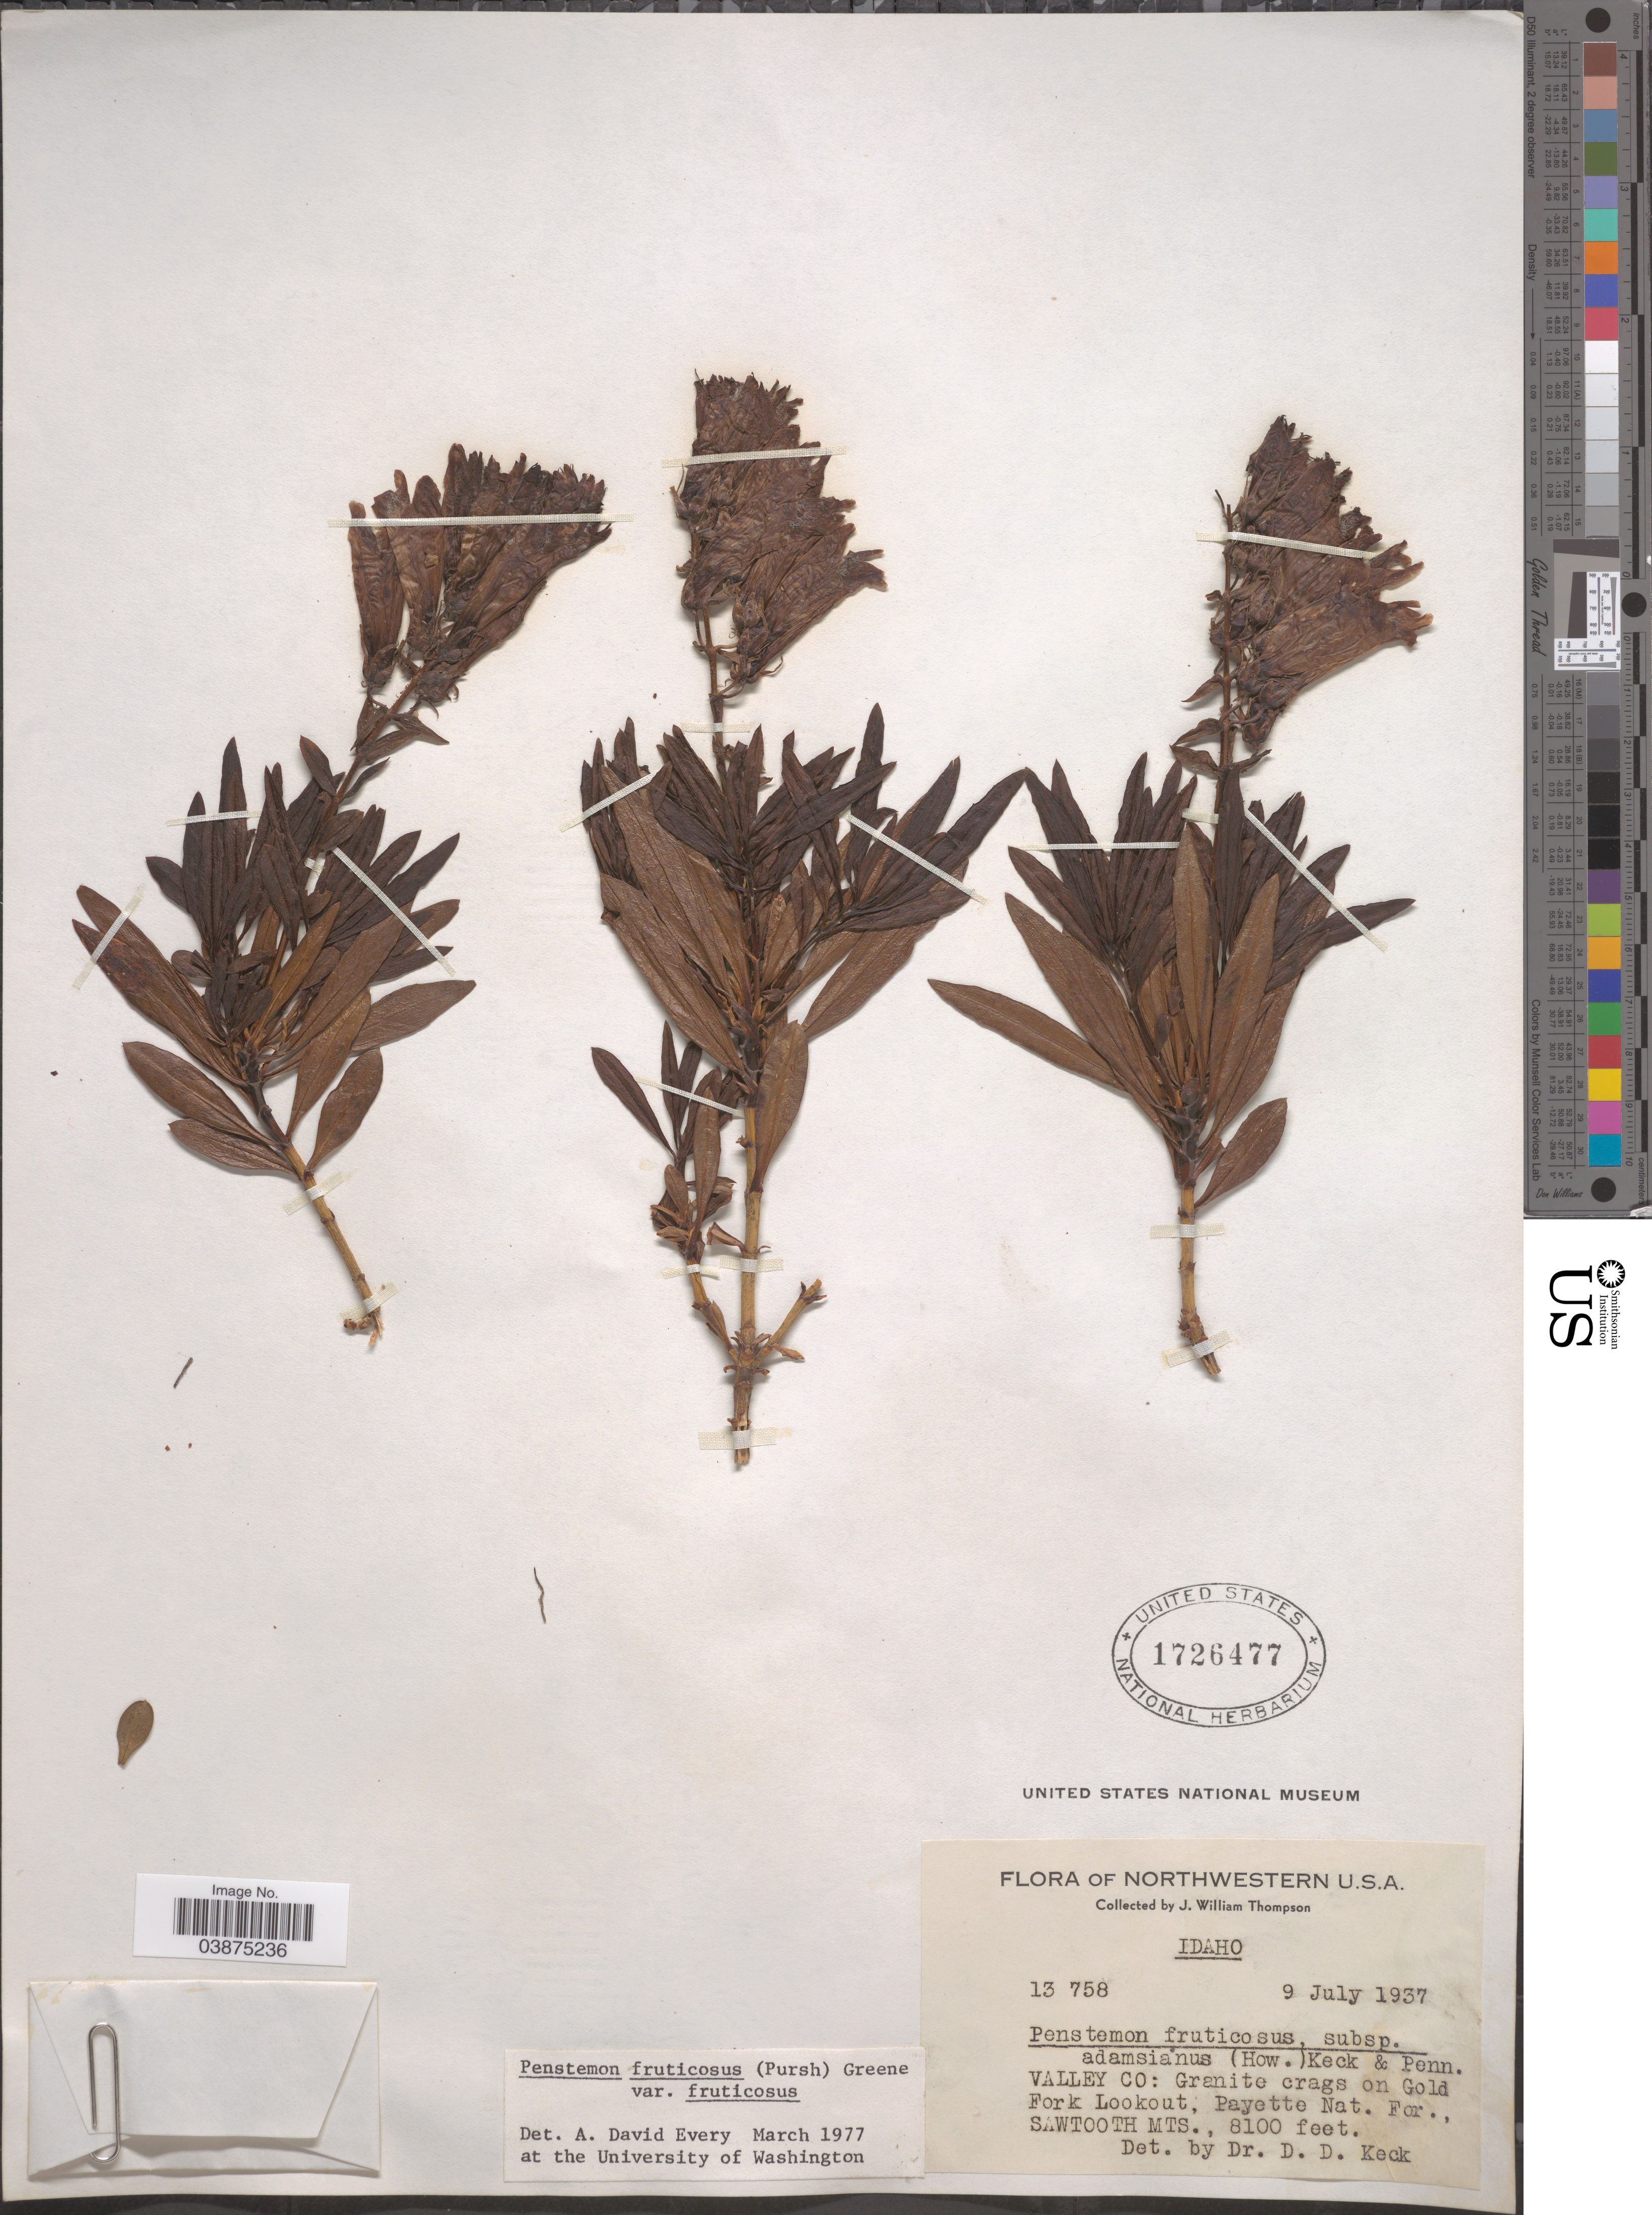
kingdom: Plantae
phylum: Tracheophyta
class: Magnoliopsida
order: Lamiales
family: Plantaginaceae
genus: Penstemon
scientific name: Penstemon fruticosus var. fruticosus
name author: (Pursh) Greene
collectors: J. W. Thompson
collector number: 13758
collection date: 1937-07-09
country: United States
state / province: Idaho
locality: Valley Co: on Gold Fork Lookout, Payette Nat. For., Sawtooth Mts.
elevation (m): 2469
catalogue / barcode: US 1726477